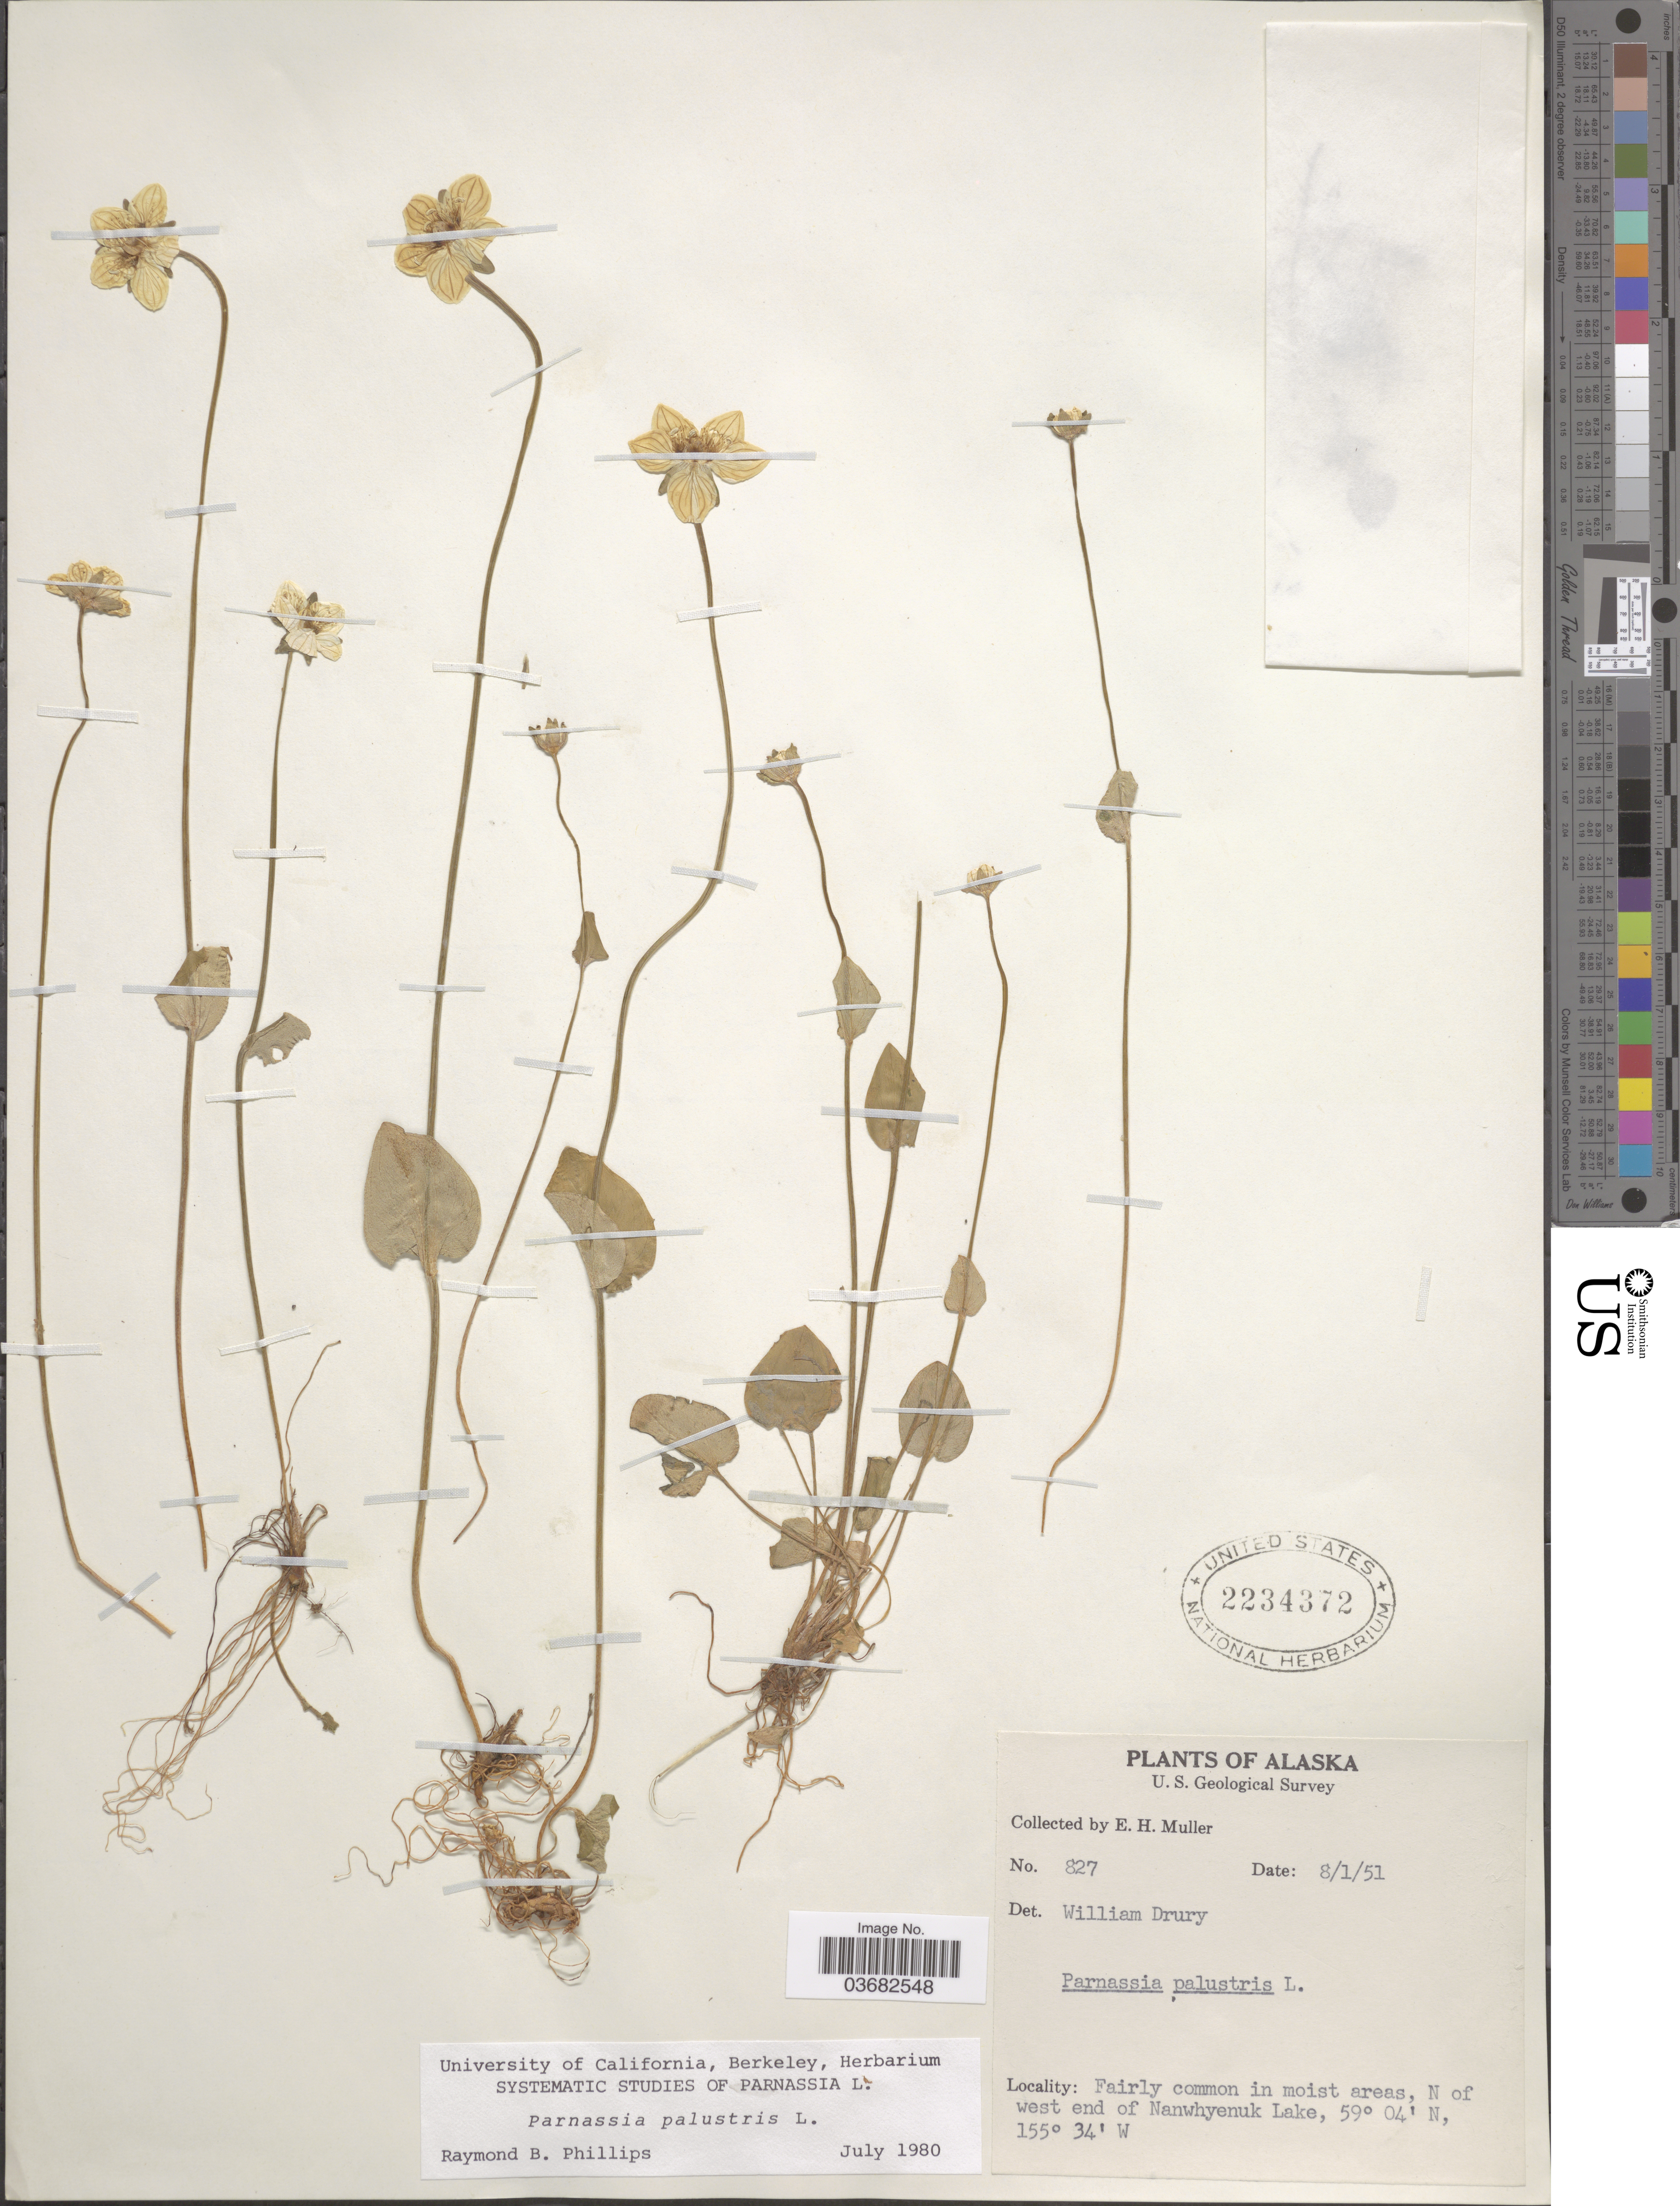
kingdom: Plantae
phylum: Tracheophyta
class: Magnoliopsida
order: Celastrales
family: Parnassiaceae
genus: Parnassia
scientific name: Parnassia palustris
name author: L.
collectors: E. H. Muller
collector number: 827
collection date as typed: Transcribed d/m/y: 1/8/51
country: United States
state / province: Alaska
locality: Geological Survey. Fairly common in moist areas, N of west end of Nanwhyenuk Lake.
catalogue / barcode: US 2234372